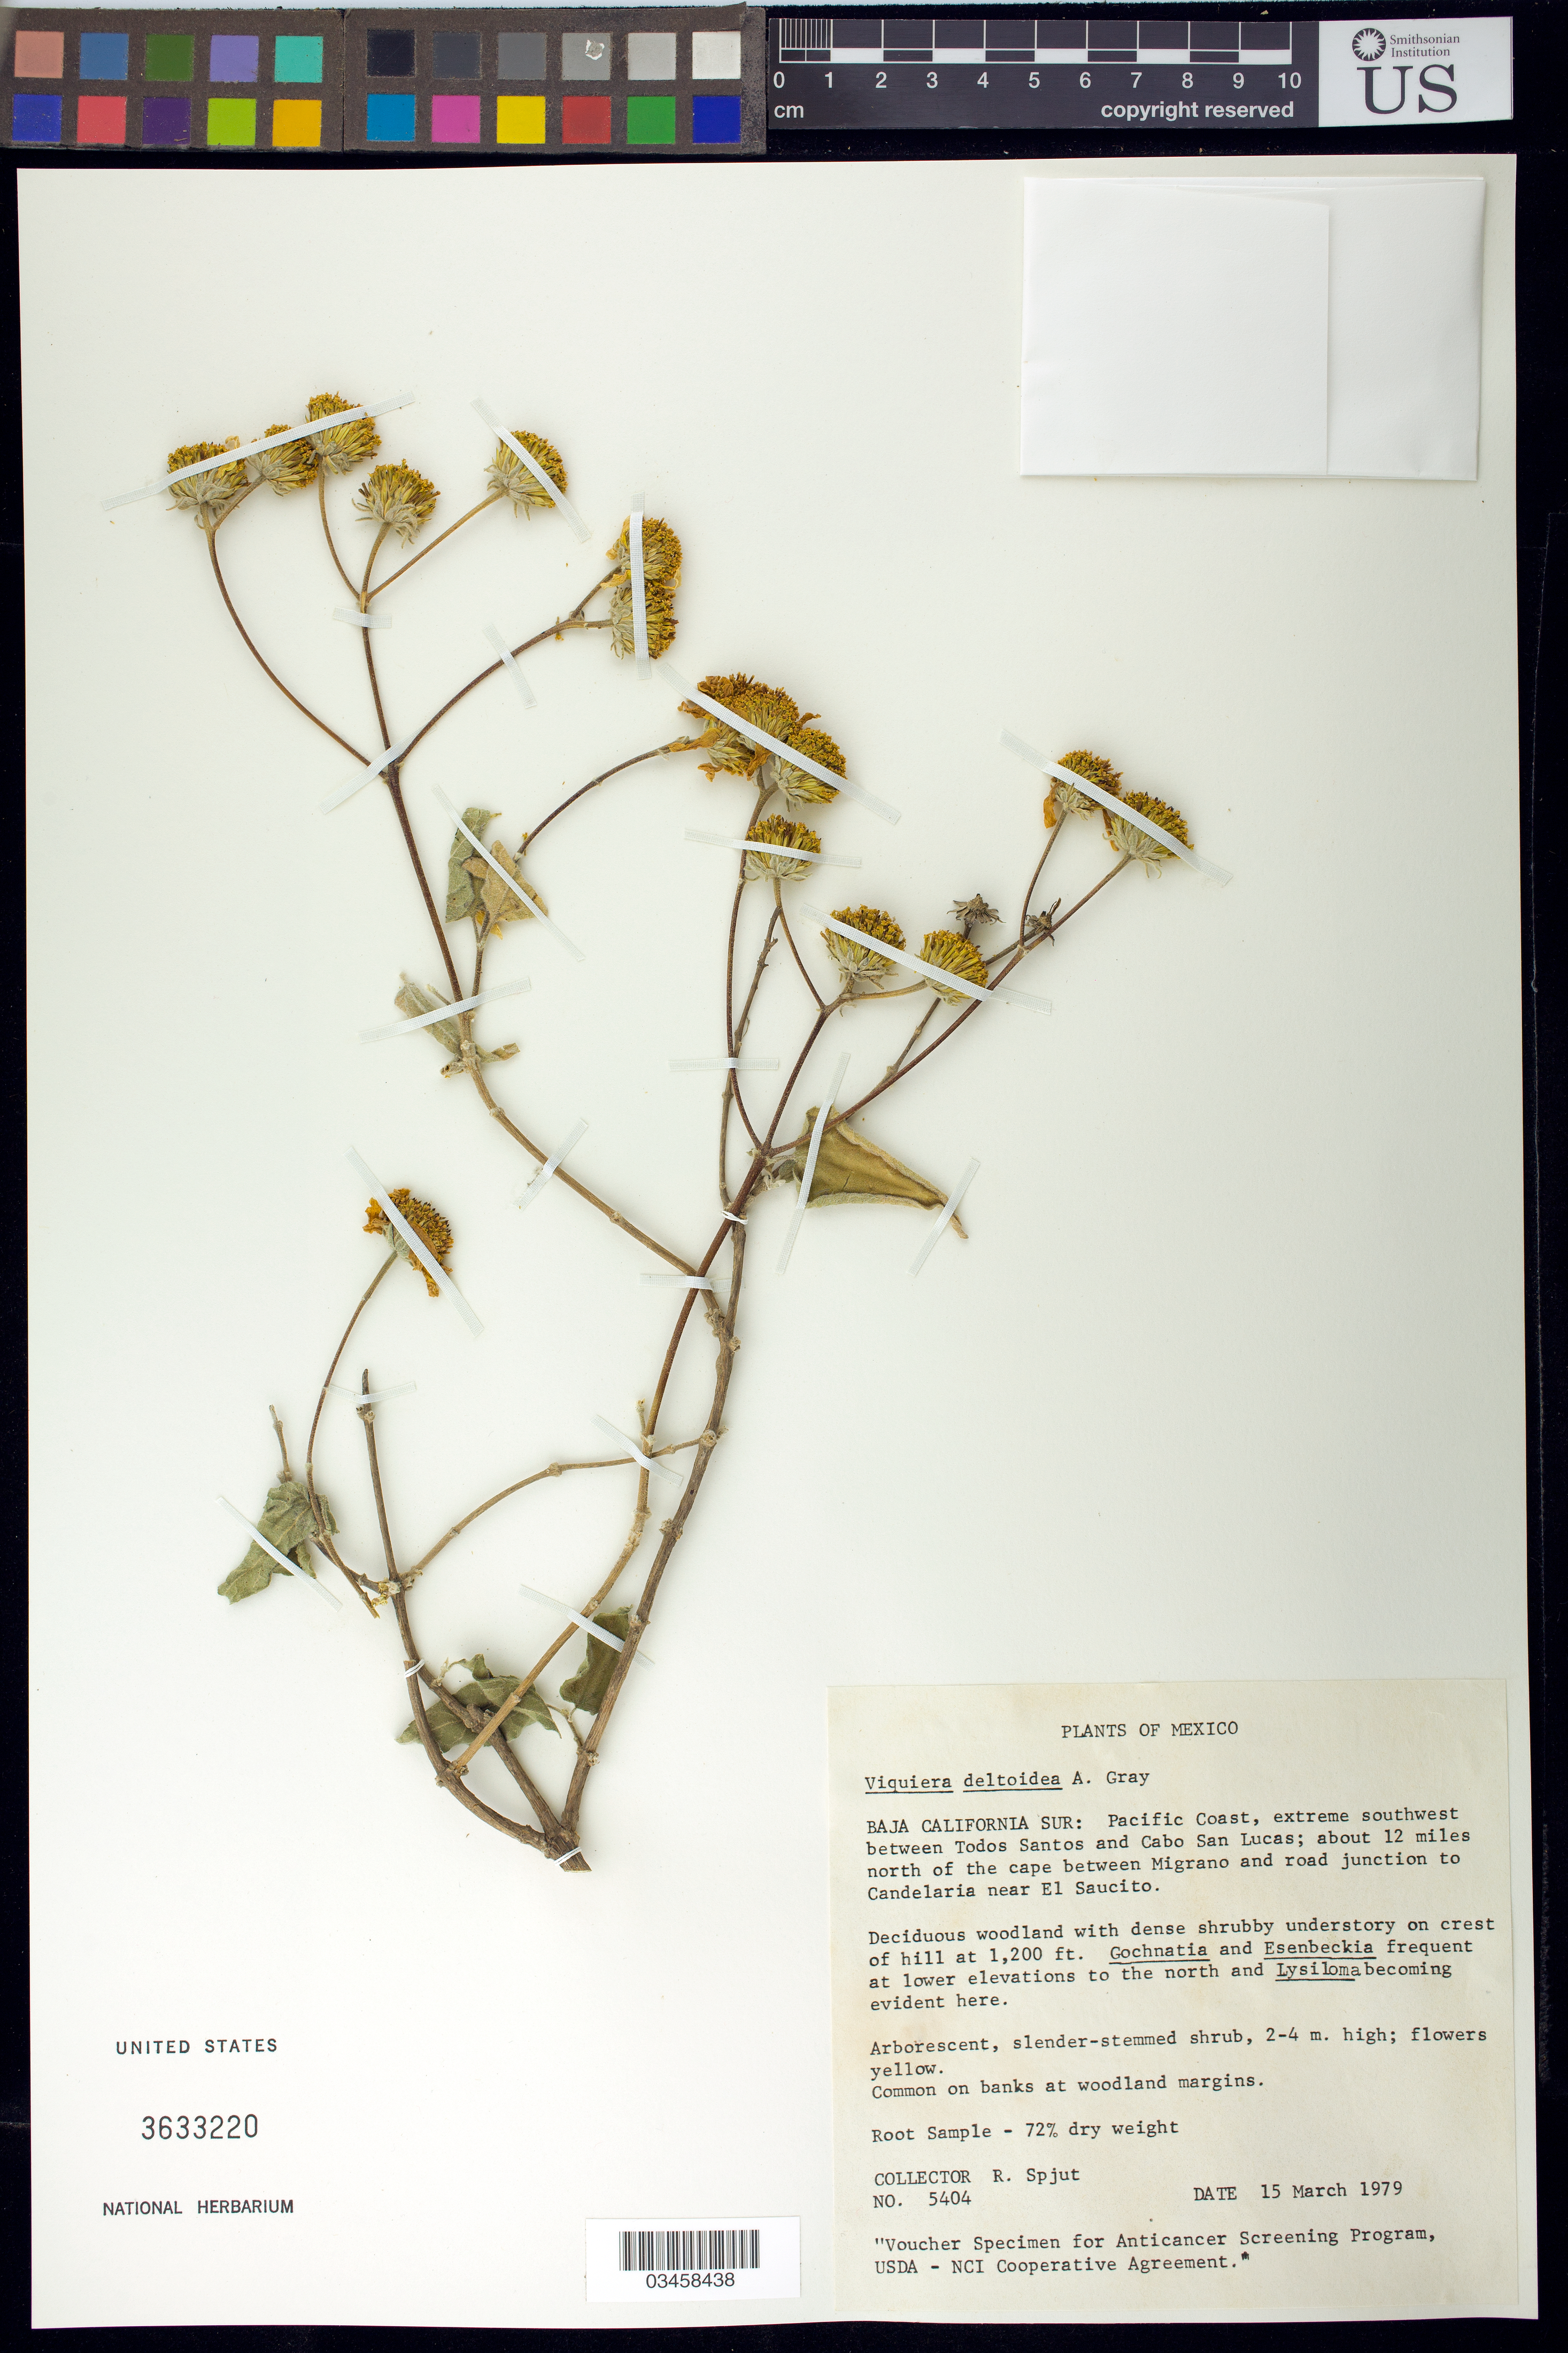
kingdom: Plantae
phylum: Tracheophyta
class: Magnoliopsida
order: Asterales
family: Asteraceae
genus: Viguiera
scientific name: Viguiera deltoidea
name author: A. Gray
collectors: R. Spjut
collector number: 5404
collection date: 1979-03-16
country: Mexico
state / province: Baja California Sur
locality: Baja California Sur: Public beach area near Twin Dolfins Hotel between CaboSan Lucas and San Jose De Cabo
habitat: Diciduous woodland with dense shrubby understory on crest of hill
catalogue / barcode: US 3633220